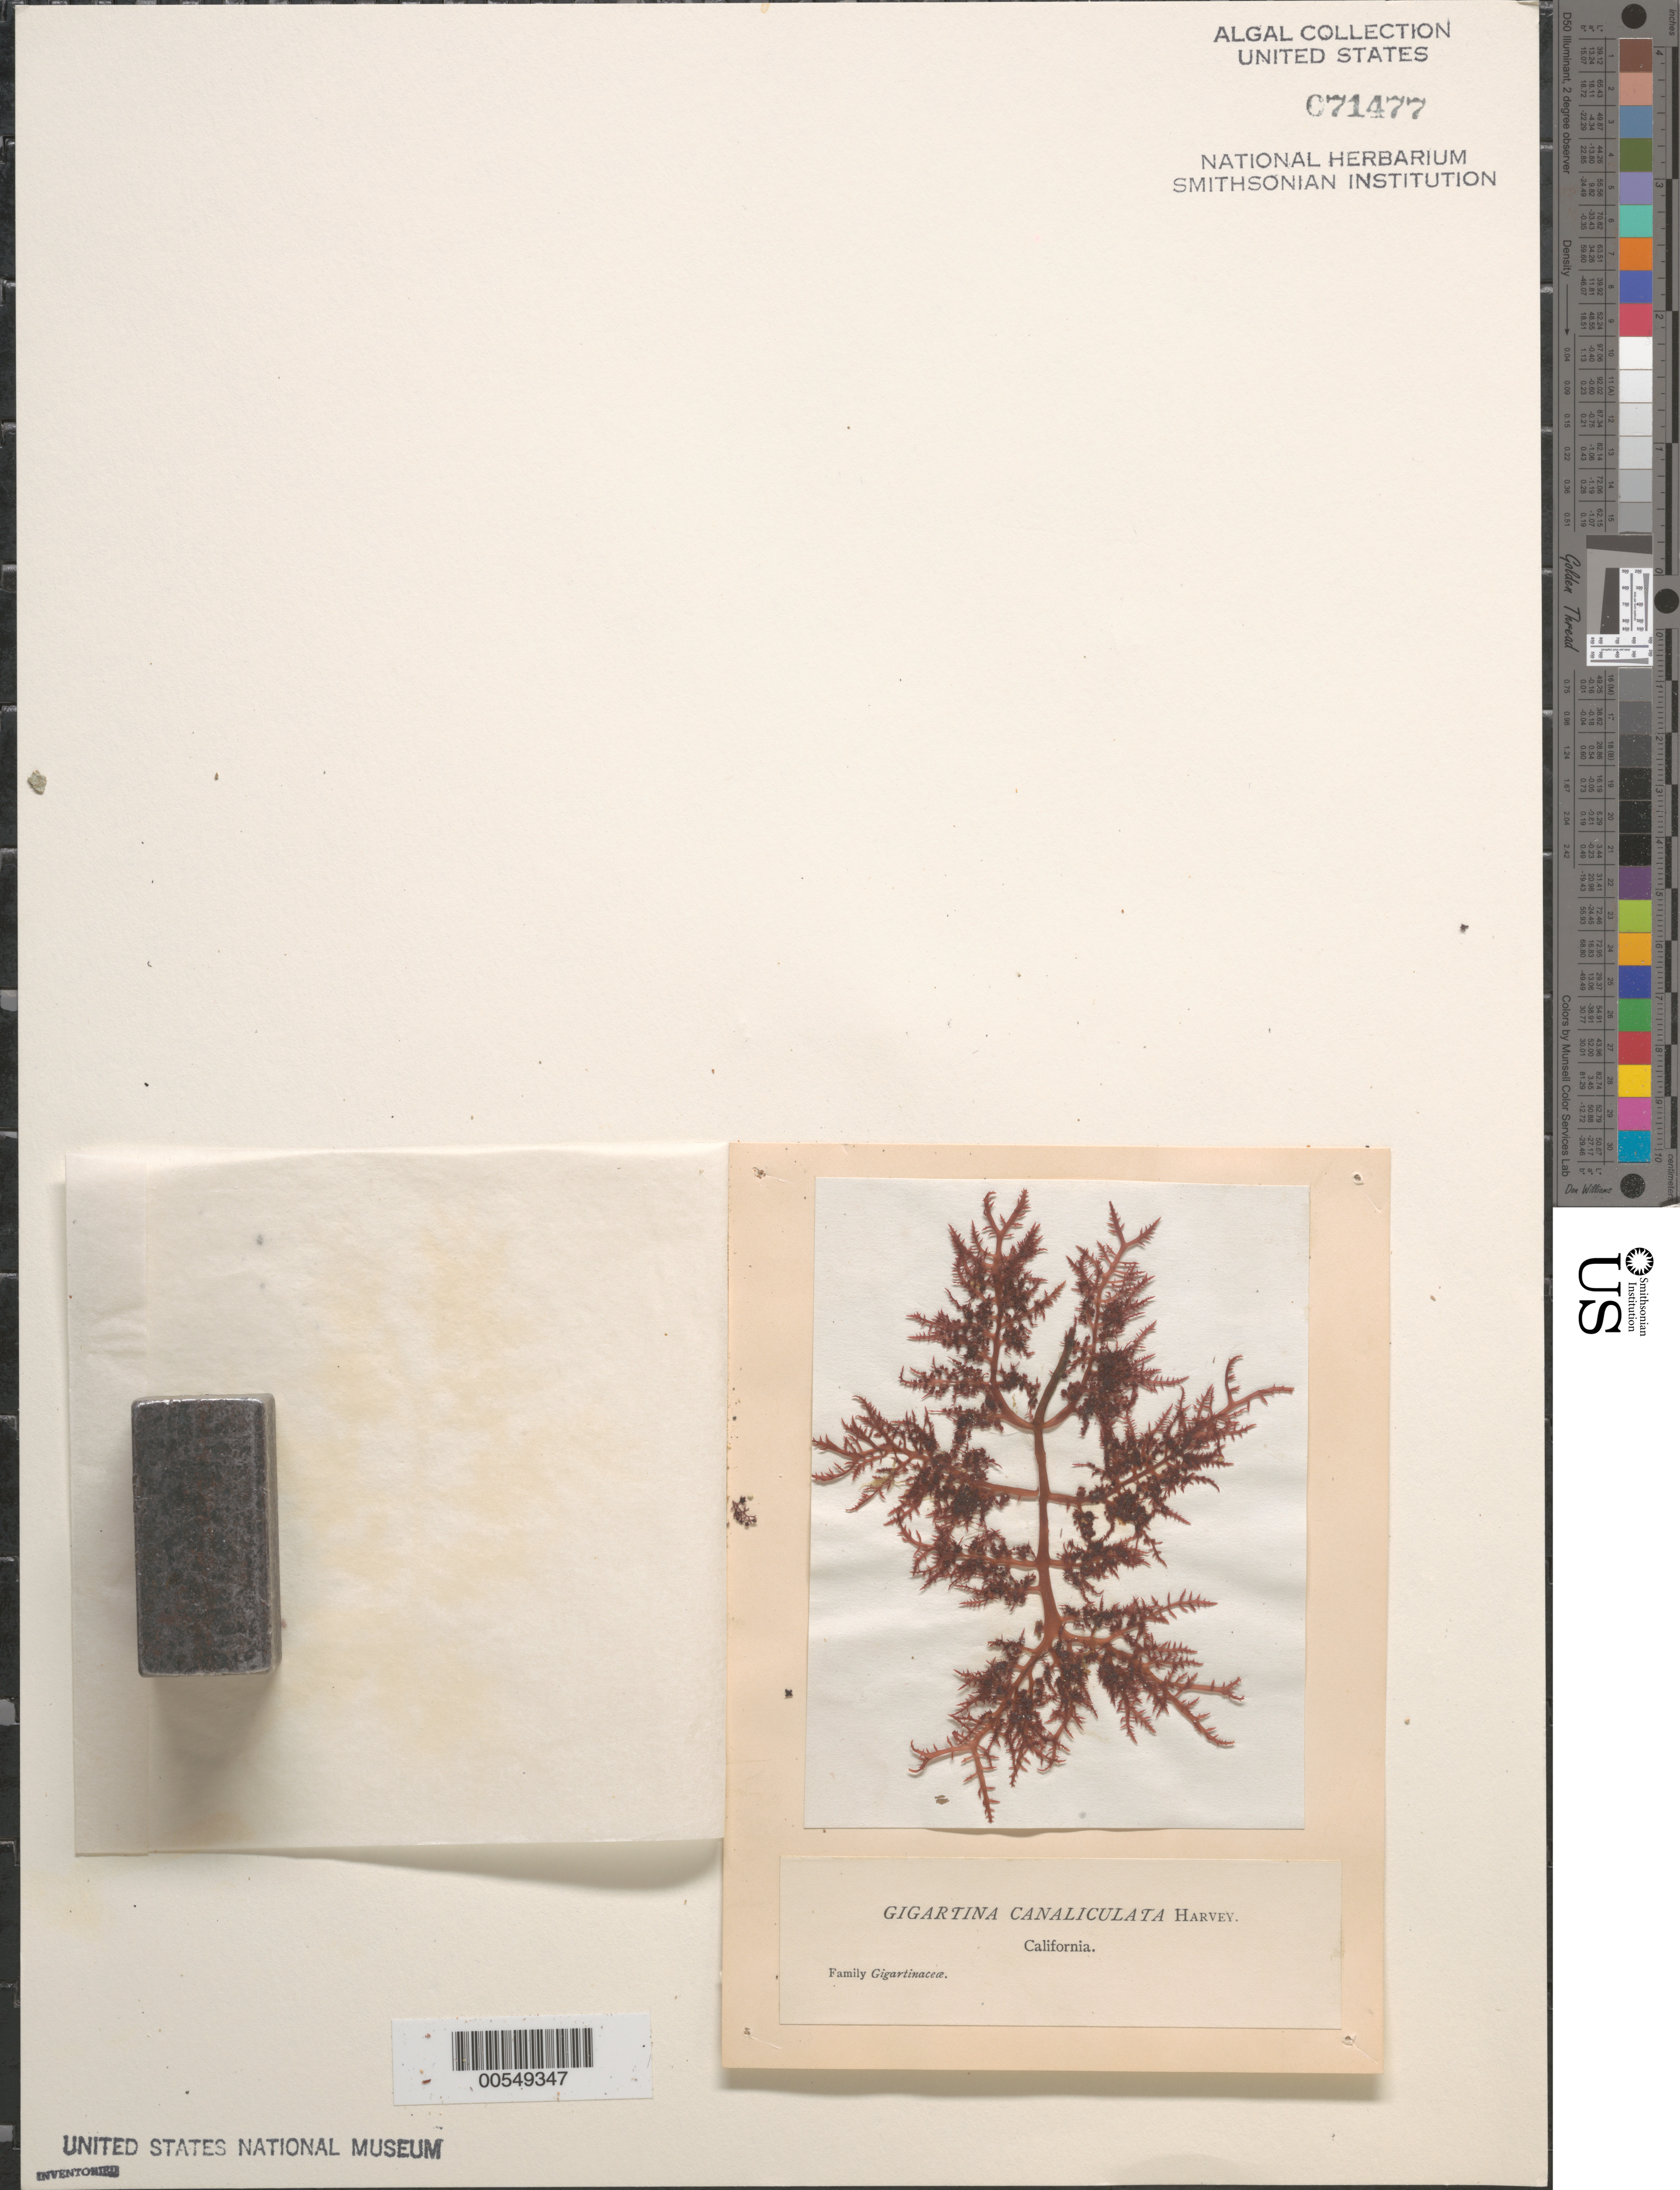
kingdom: Plantae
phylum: Rhodophyta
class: Florideophyceae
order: Gigartinales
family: Gigartinaceae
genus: Chondracanthus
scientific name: Chondracanthus canaliculatus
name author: (Harv.) Guiry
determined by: Algae name updating Project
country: United States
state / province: California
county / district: San Diego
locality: False Bay, San Diego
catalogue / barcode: US 71477